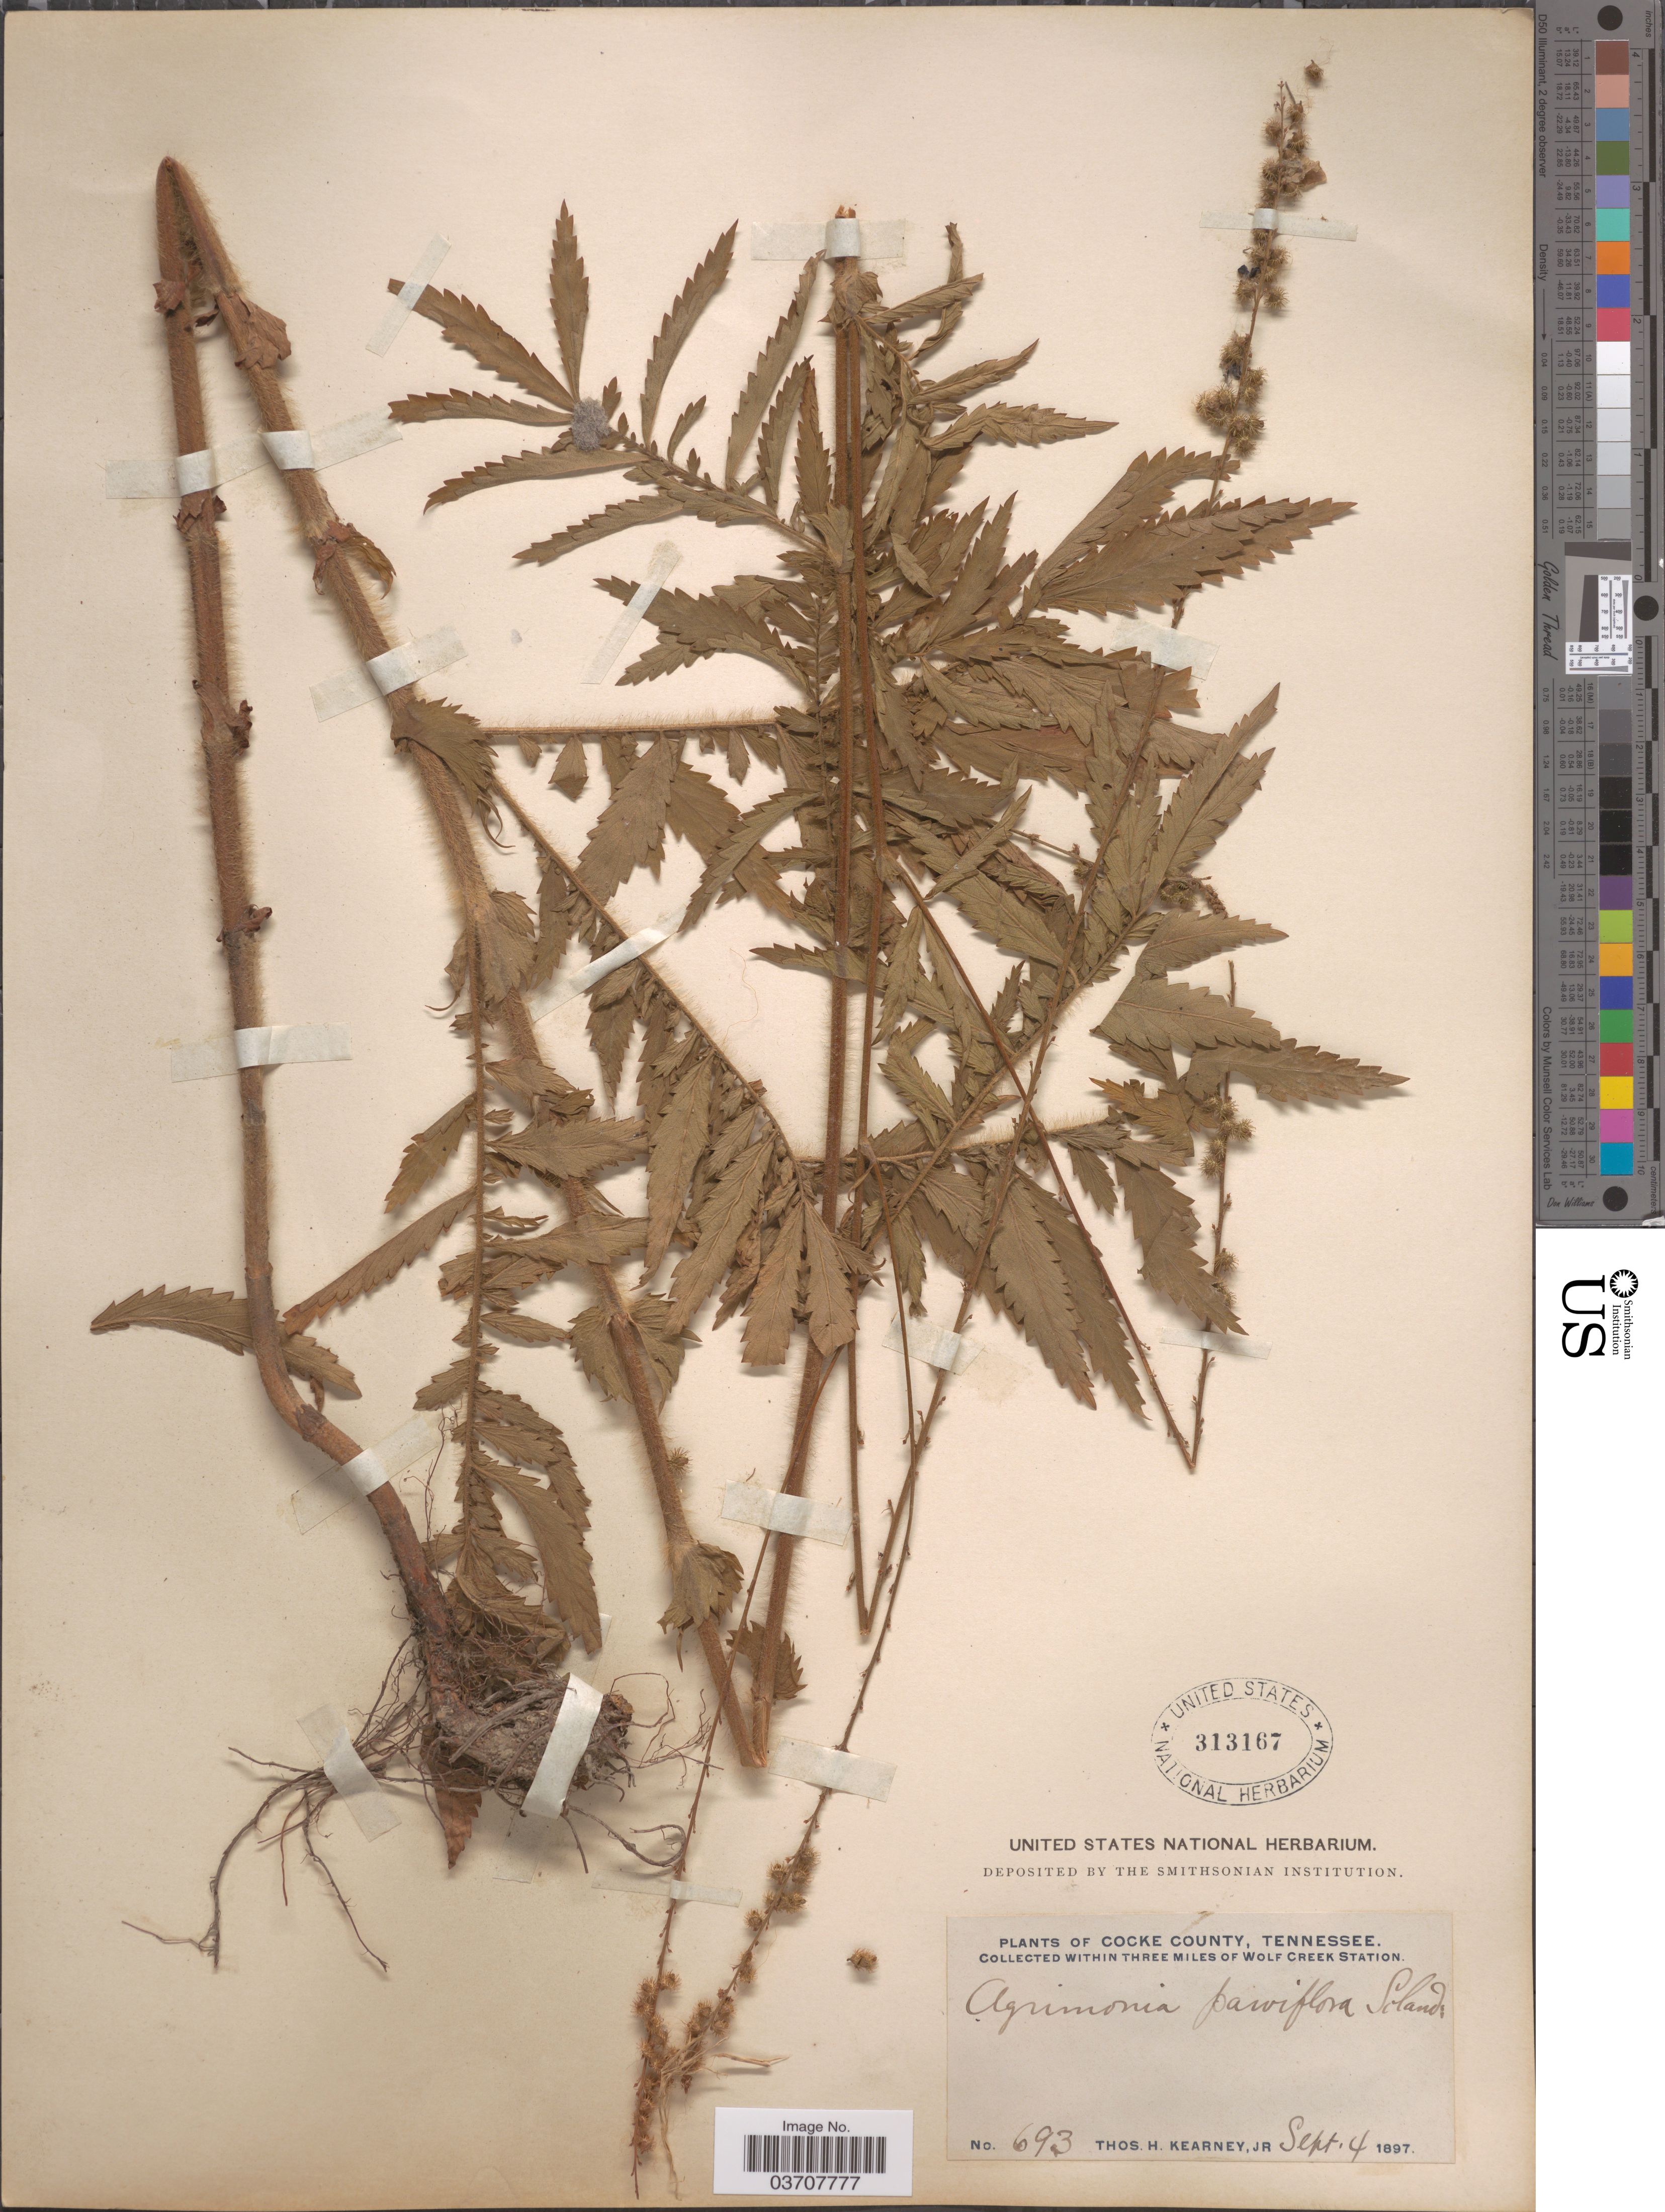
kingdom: Plantae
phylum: Tracheophyta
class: Magnoliopsida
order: Rosales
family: Rosaceae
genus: Agrimonia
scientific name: Agrimonia parviflora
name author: Aiton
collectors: T. H. Kearney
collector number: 693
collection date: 1897-09-04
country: United States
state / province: Tennessee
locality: Cocke County. Within thre miles of Wolf Creek Station.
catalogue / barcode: US 313167